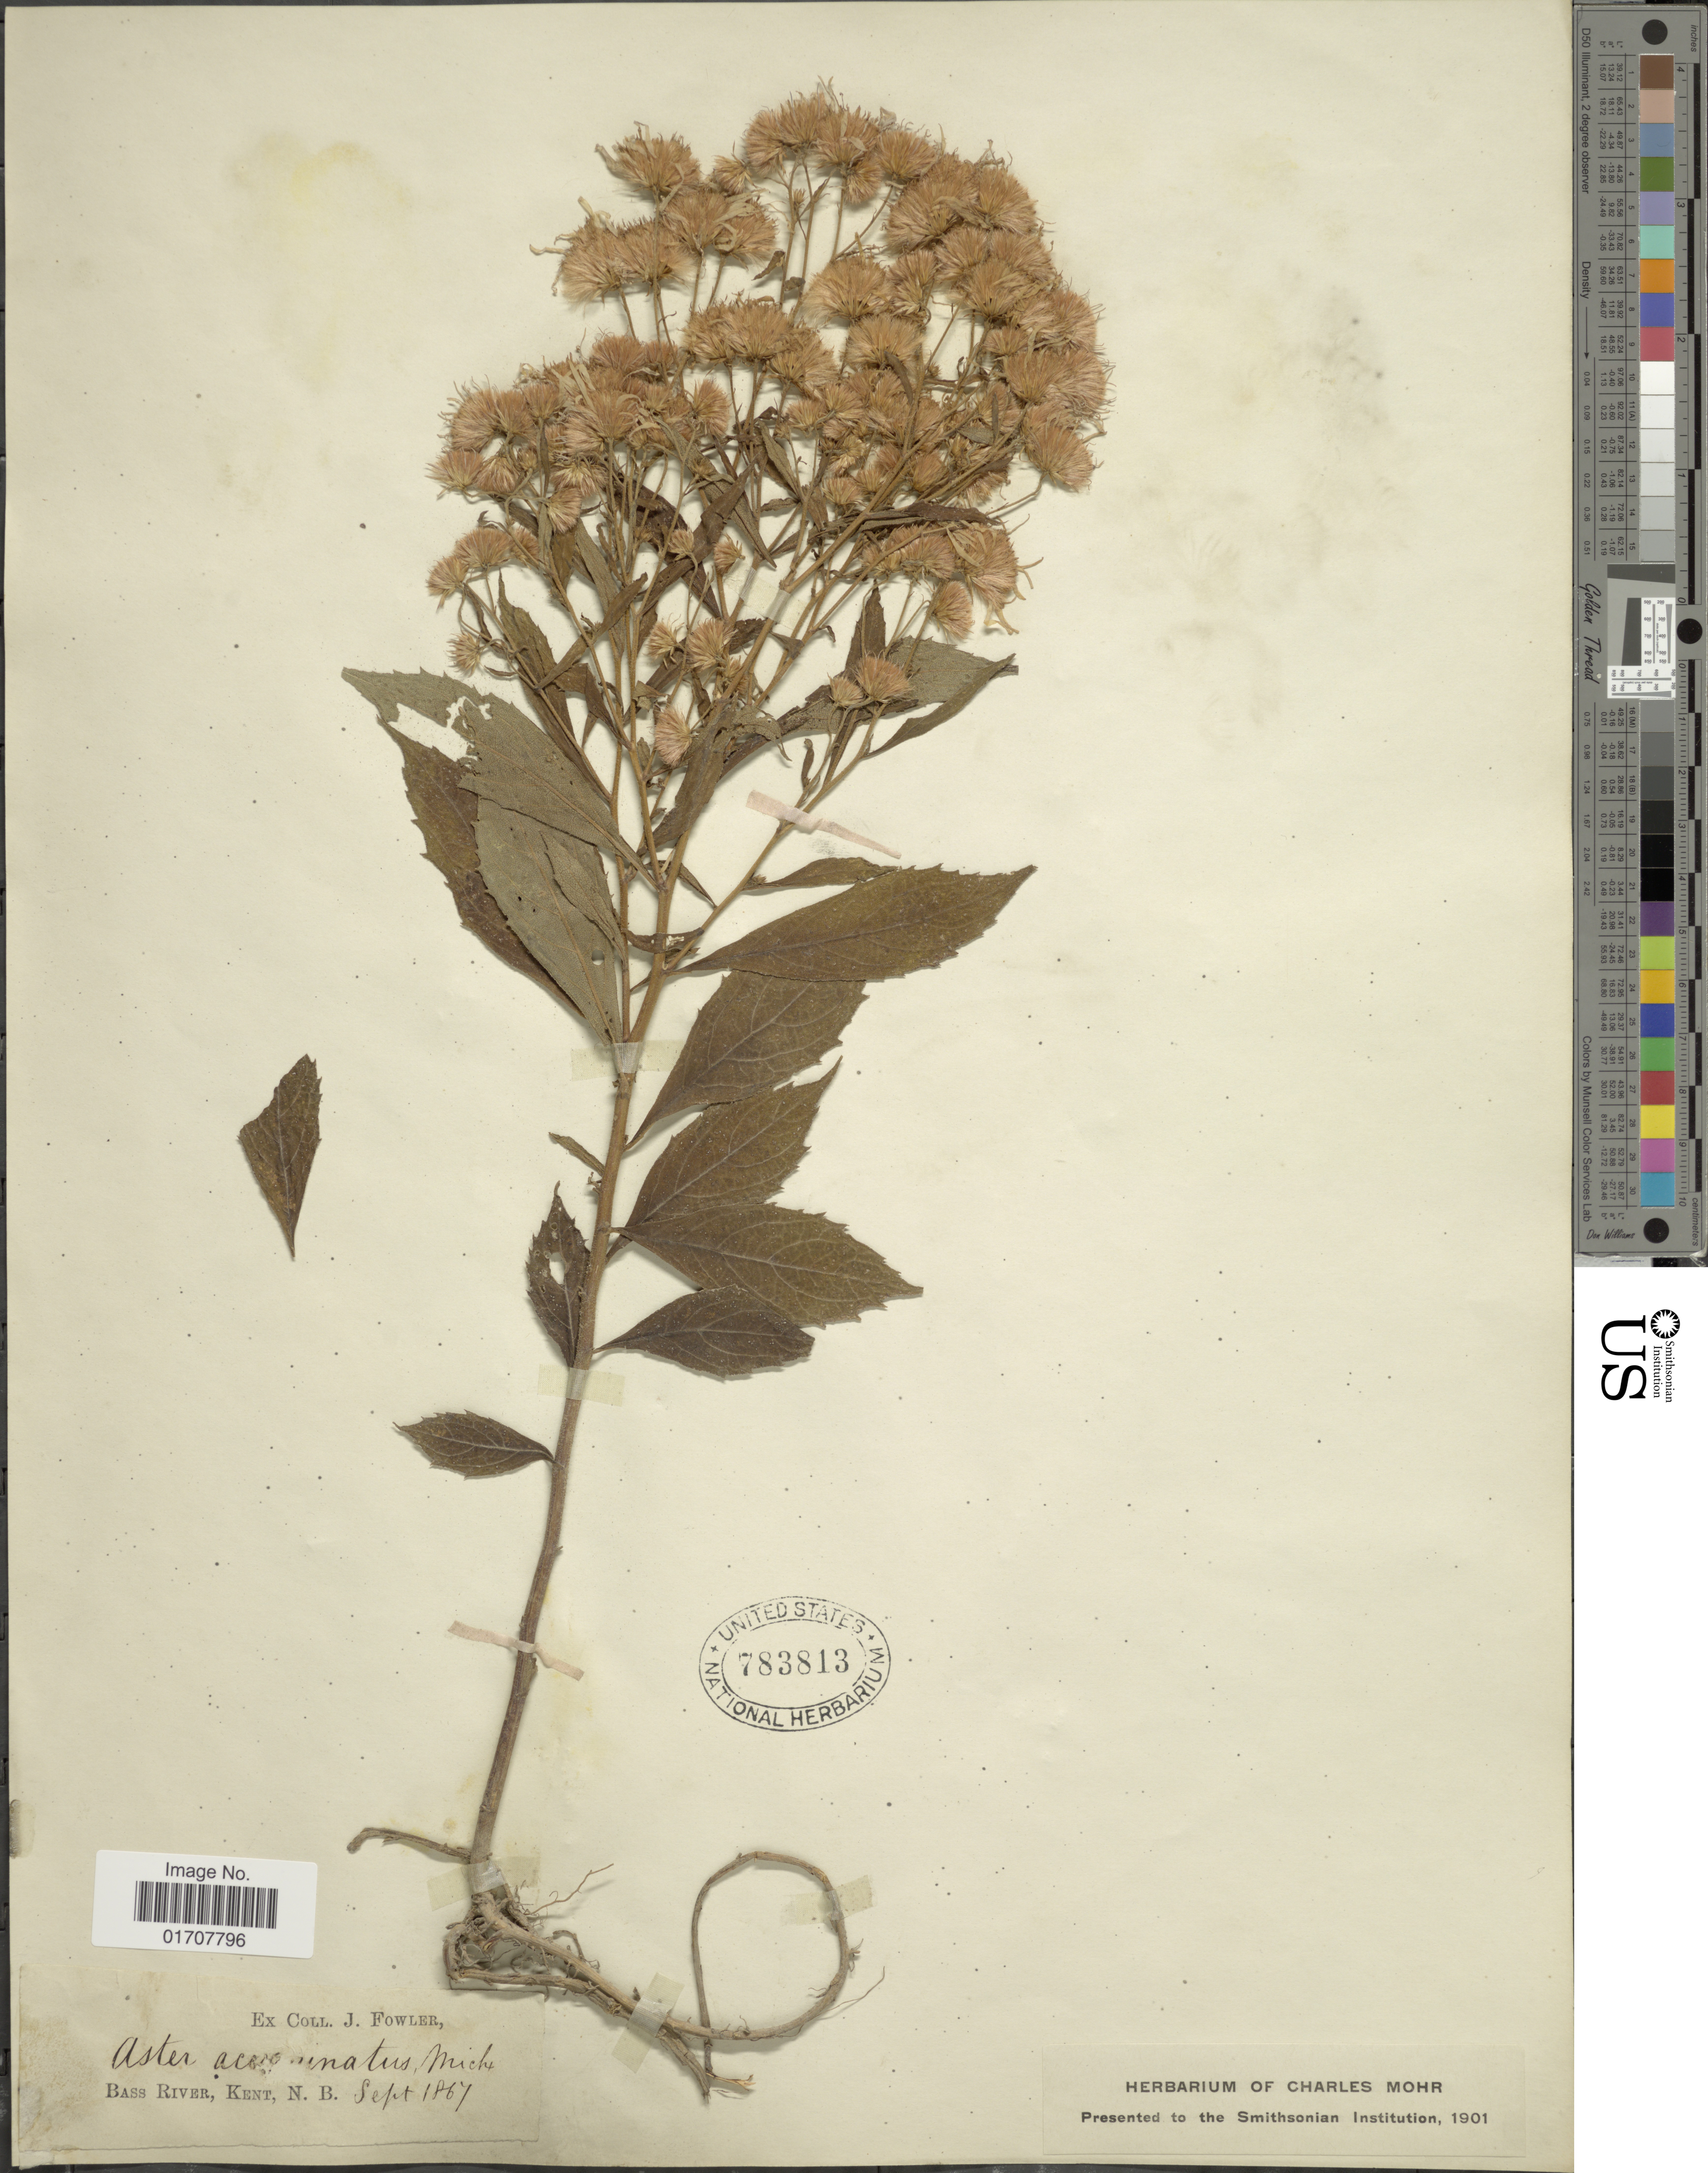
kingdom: Plantae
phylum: Tracheophyta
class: Magnoliopsida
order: Asterales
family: Asteraceae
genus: Oclemena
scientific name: Oclemena acuminata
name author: (Michx.) Greene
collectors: J. P. Fowler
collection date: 1867-09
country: Canada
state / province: New Brunswick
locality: Bass River, Kent, N.B.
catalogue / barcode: US 783813